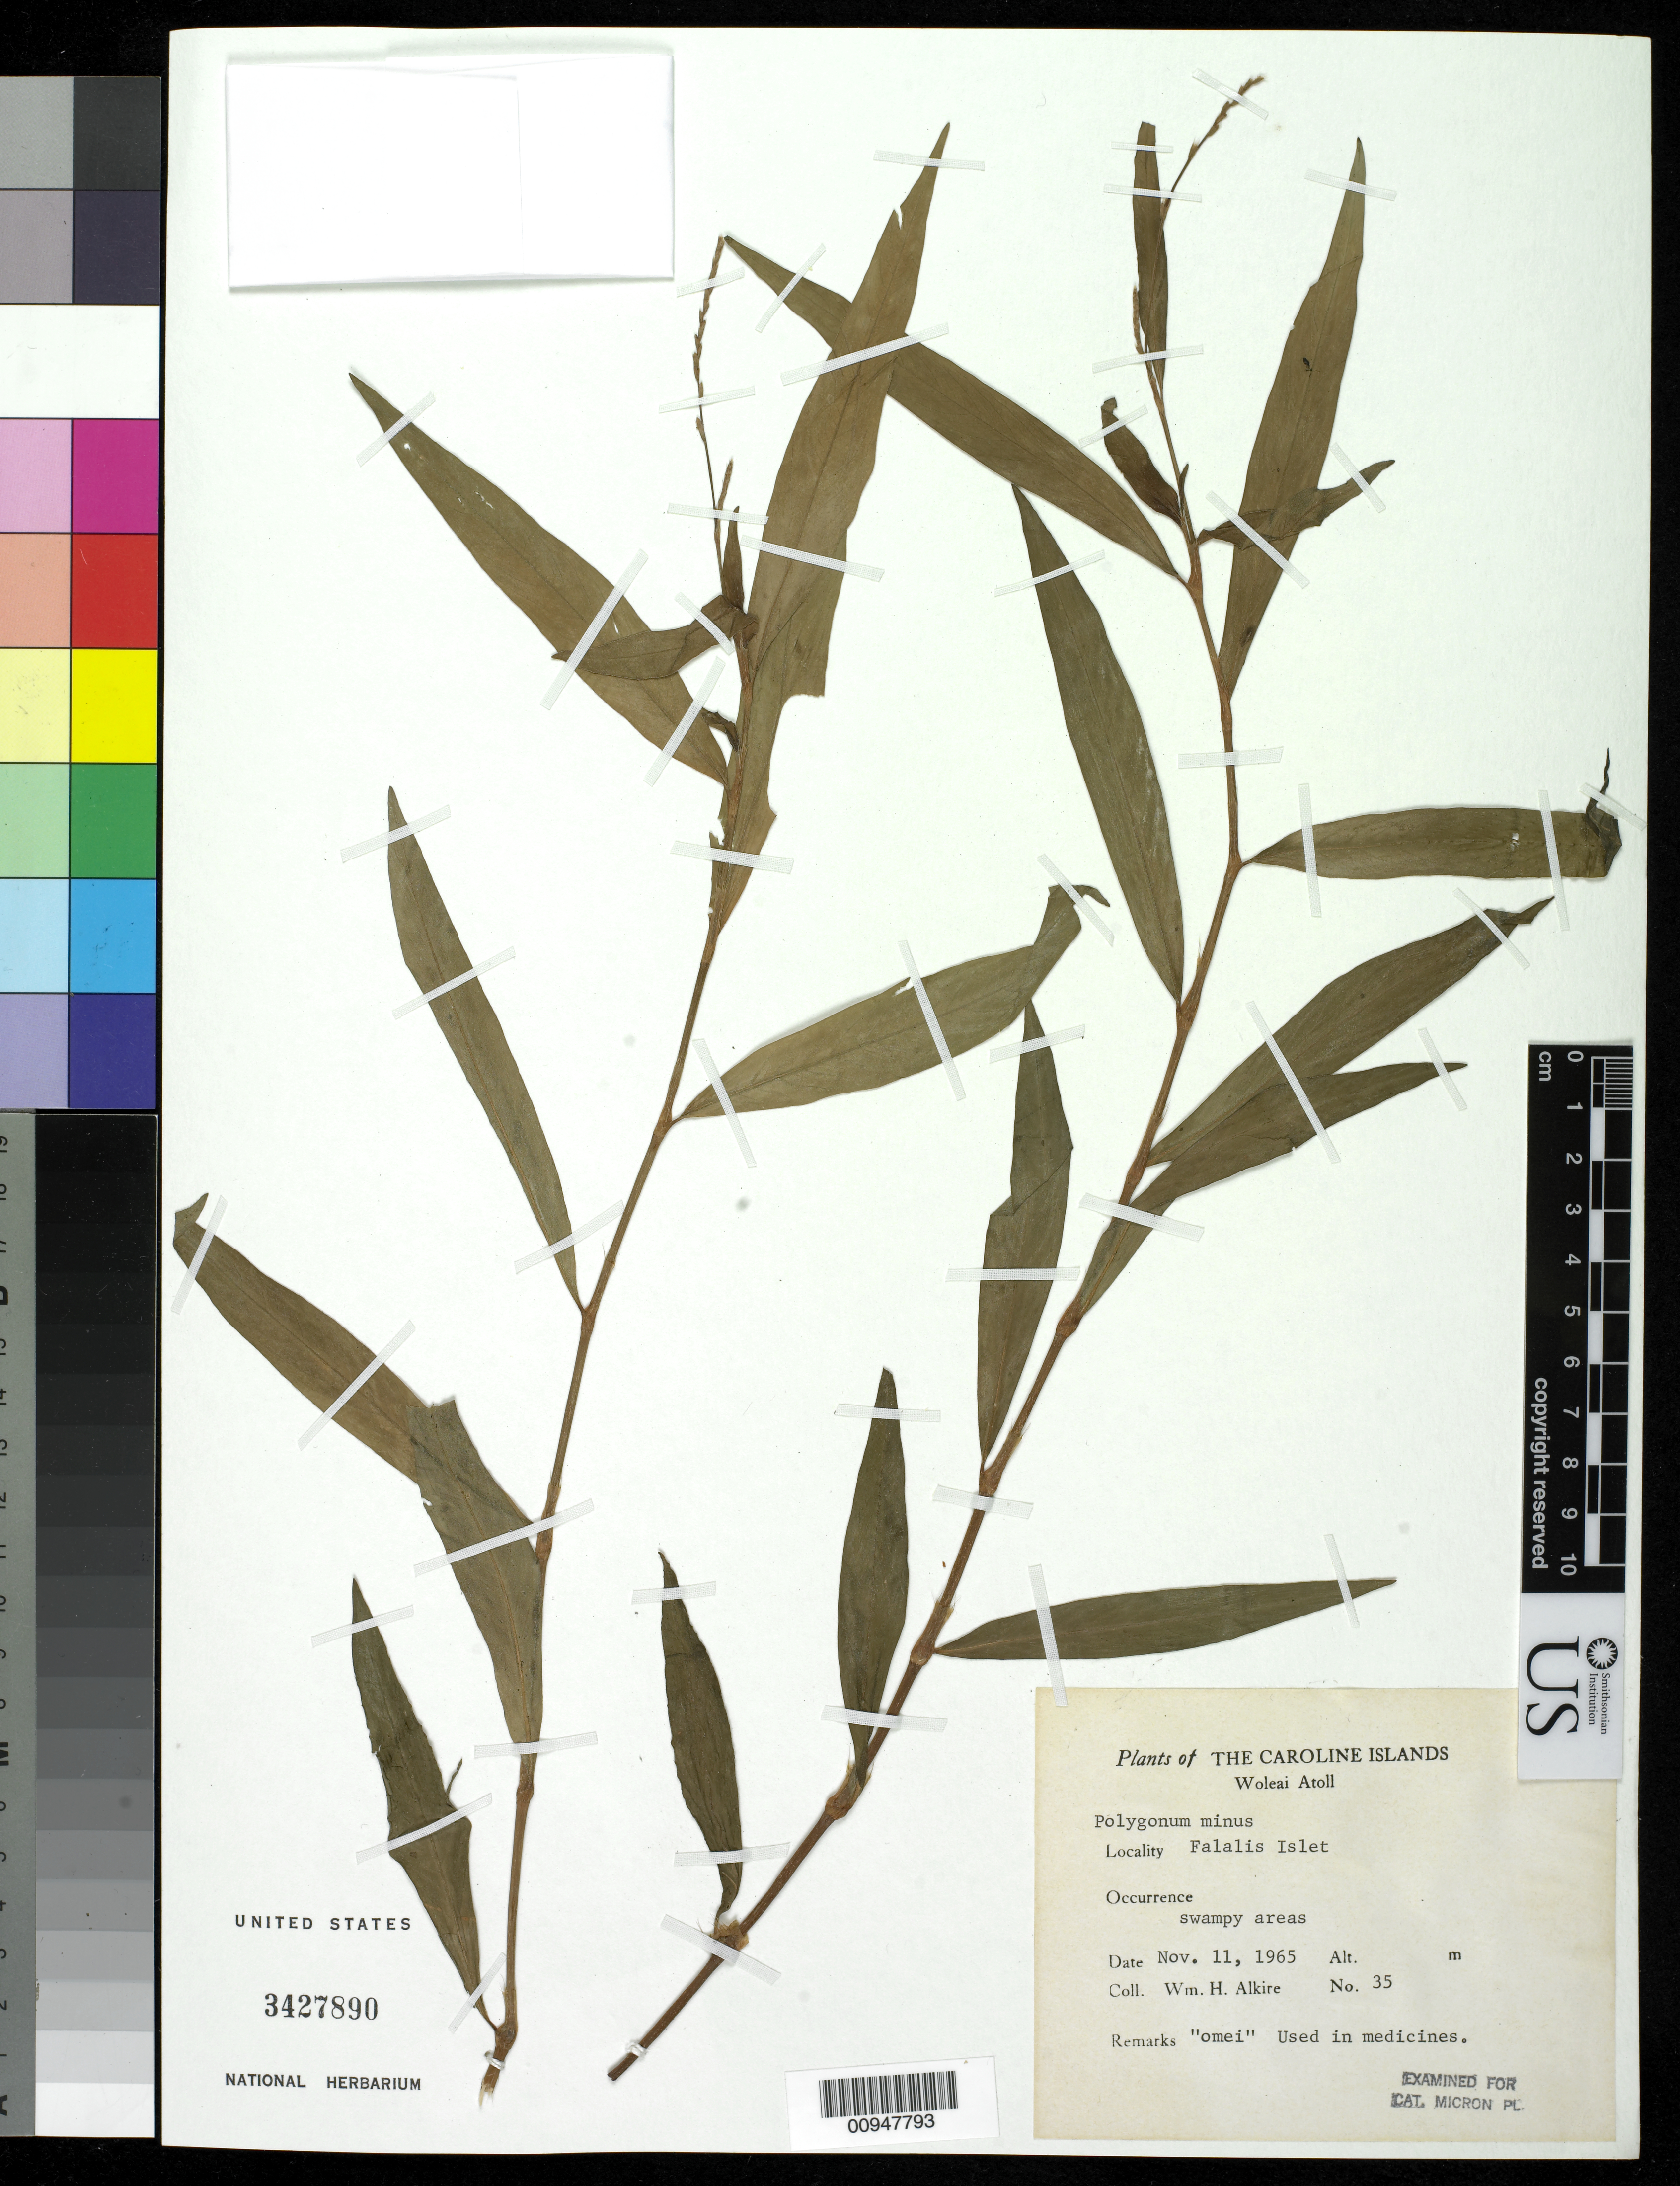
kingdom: Plantae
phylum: Tracheophyta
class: Magnoliopsida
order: Caryophyllales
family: Polygonaceae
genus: Persicaria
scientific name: Persicaria minor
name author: (Huds.) Opiz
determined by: Wagner, W. L., (BOT), Smithsonian Institution - National Museum of Natural History (UNITED STATES)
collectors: W. Alkire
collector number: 35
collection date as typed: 11 Nov 1965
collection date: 1965-11-11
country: Micronesia, Federated States of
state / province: Yap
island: Faraulep Atoll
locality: Swampy areas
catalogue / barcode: US 3427890